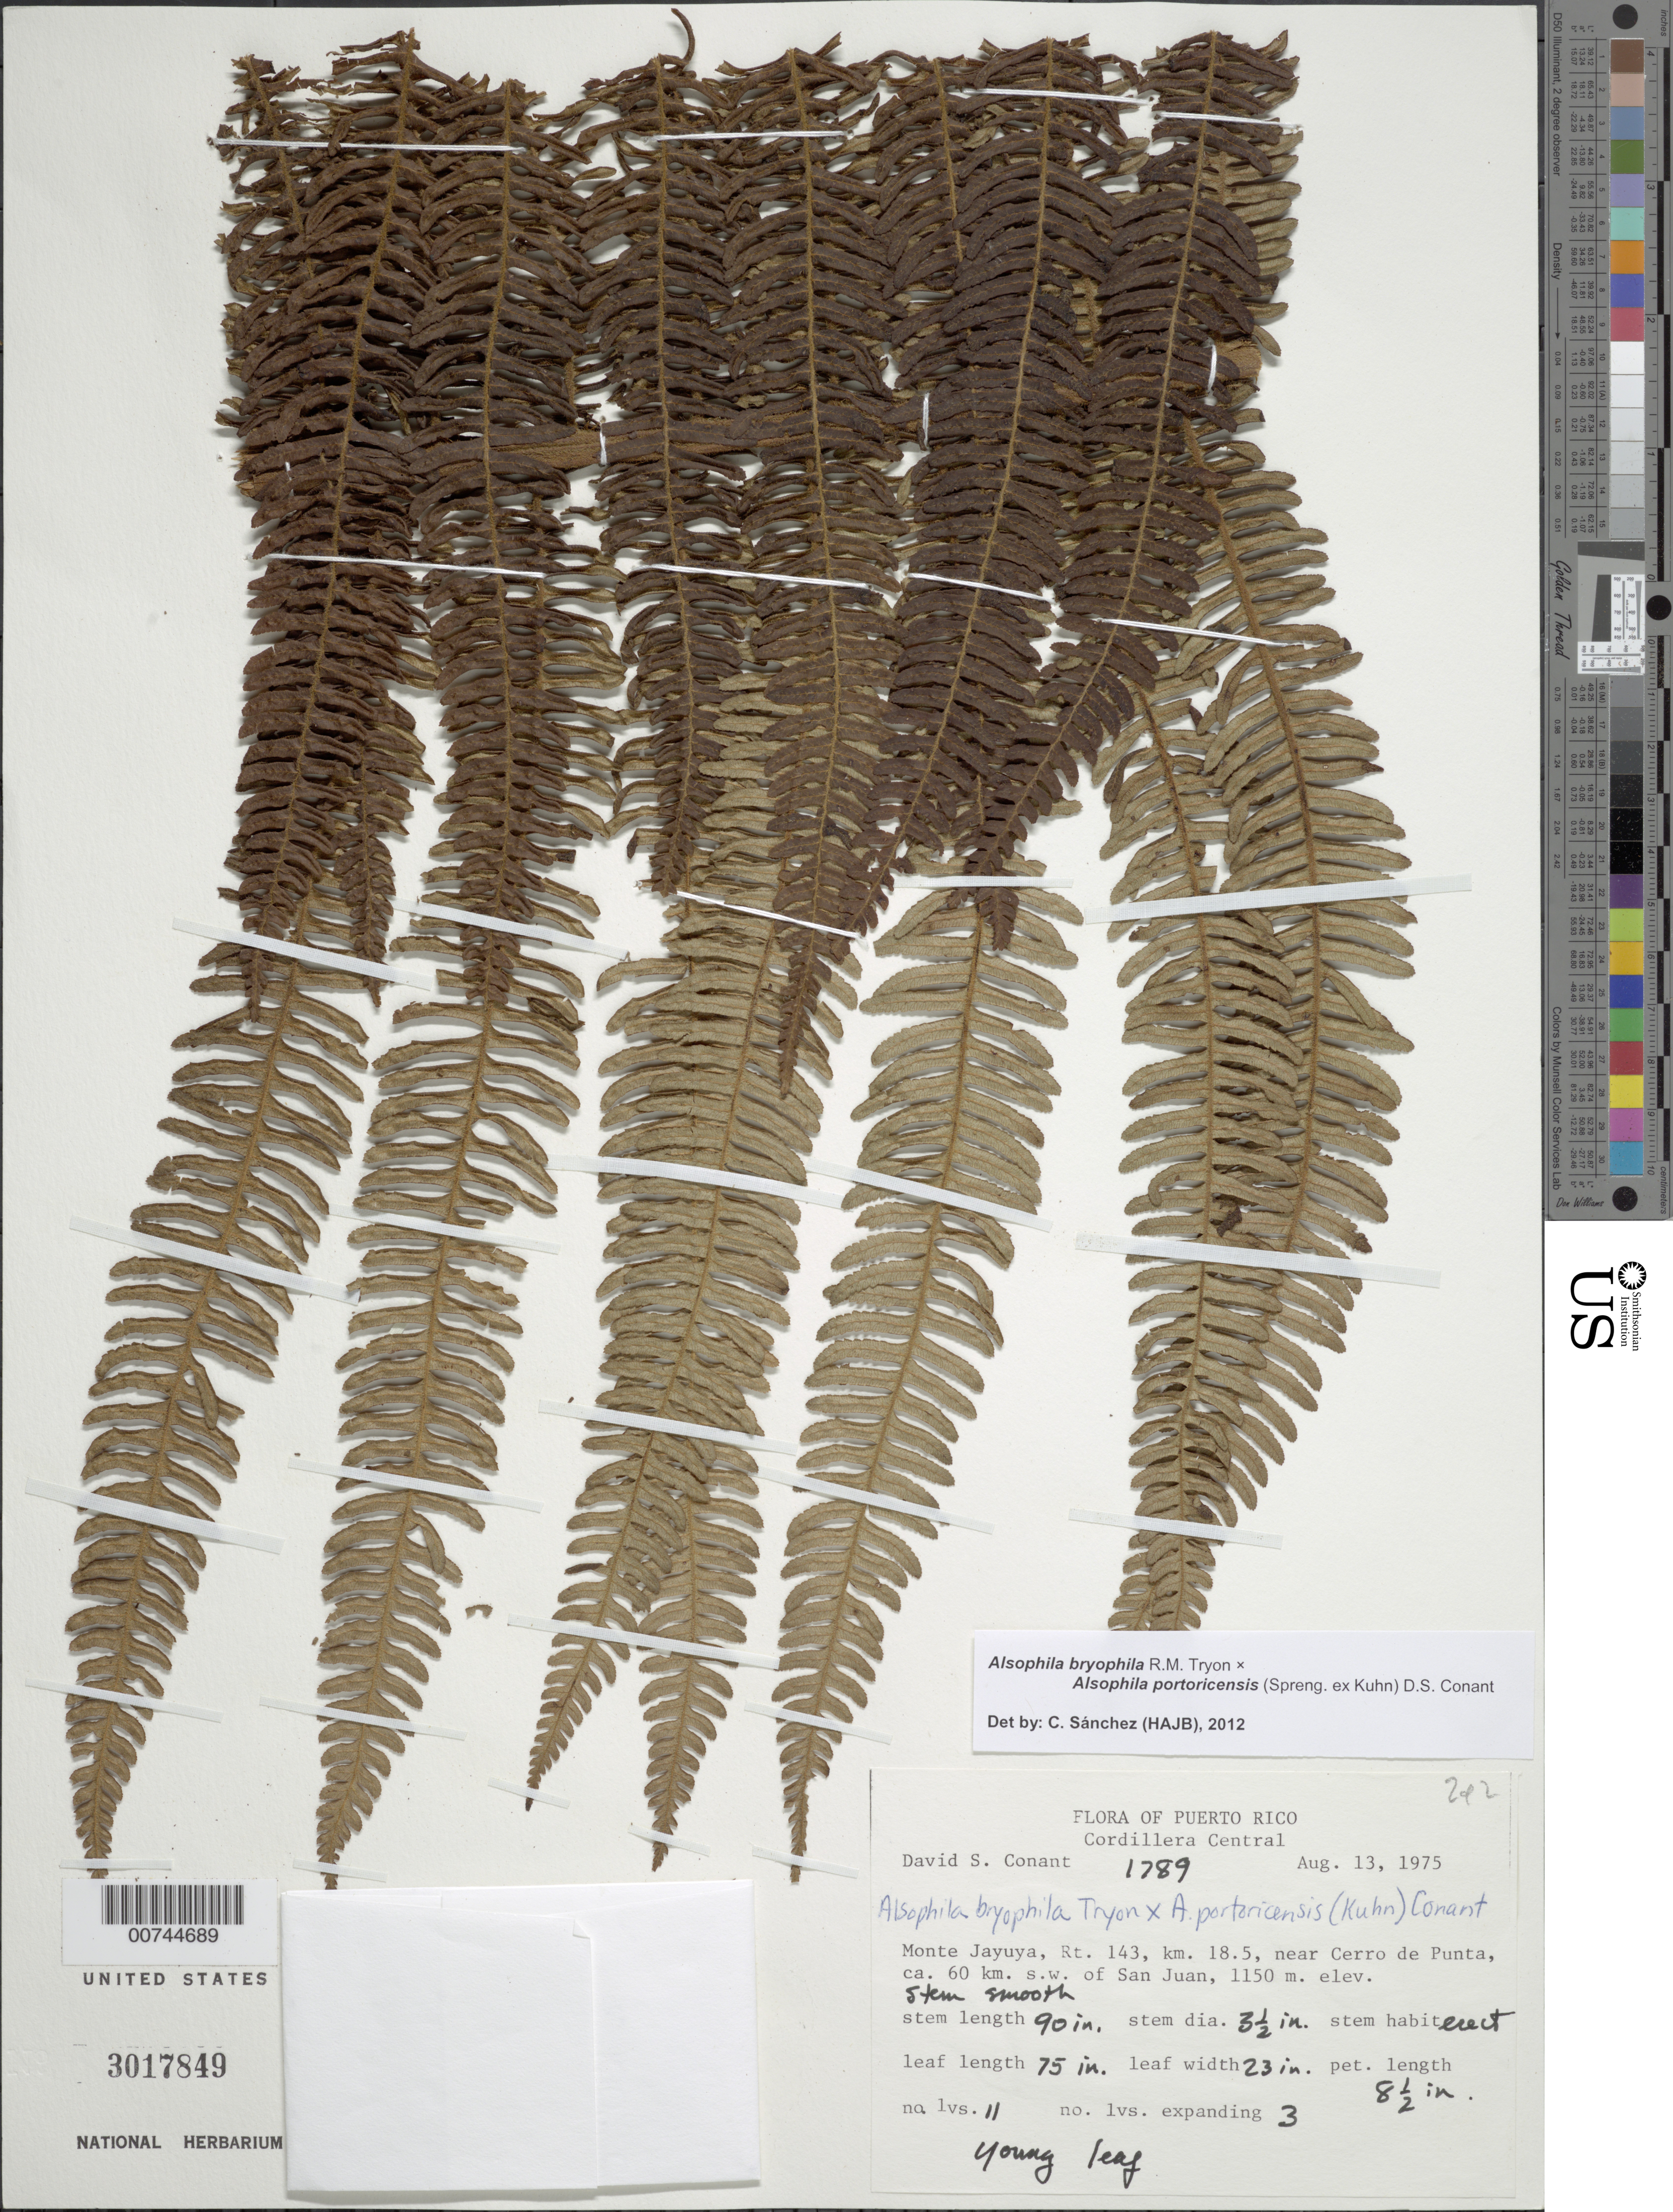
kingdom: Plantae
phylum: Tracheophyta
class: Polypodiopsida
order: Cyatheales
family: Cyatheaceae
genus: Alsophila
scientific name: Alsophila bryophila x A. portoricensis (Spreng. ex Kuhn) D.S. Conant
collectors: D. S. Conant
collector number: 1789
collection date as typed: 13 Aug 1975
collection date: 1975-08-13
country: Puerto Rico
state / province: Jayuya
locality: Cordillera Central, Monte Jayuya, Rt. 143, km 18.5, near Cerro de Punta, ca. 60 km SW of San Juan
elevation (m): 1150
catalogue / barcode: US 3017849